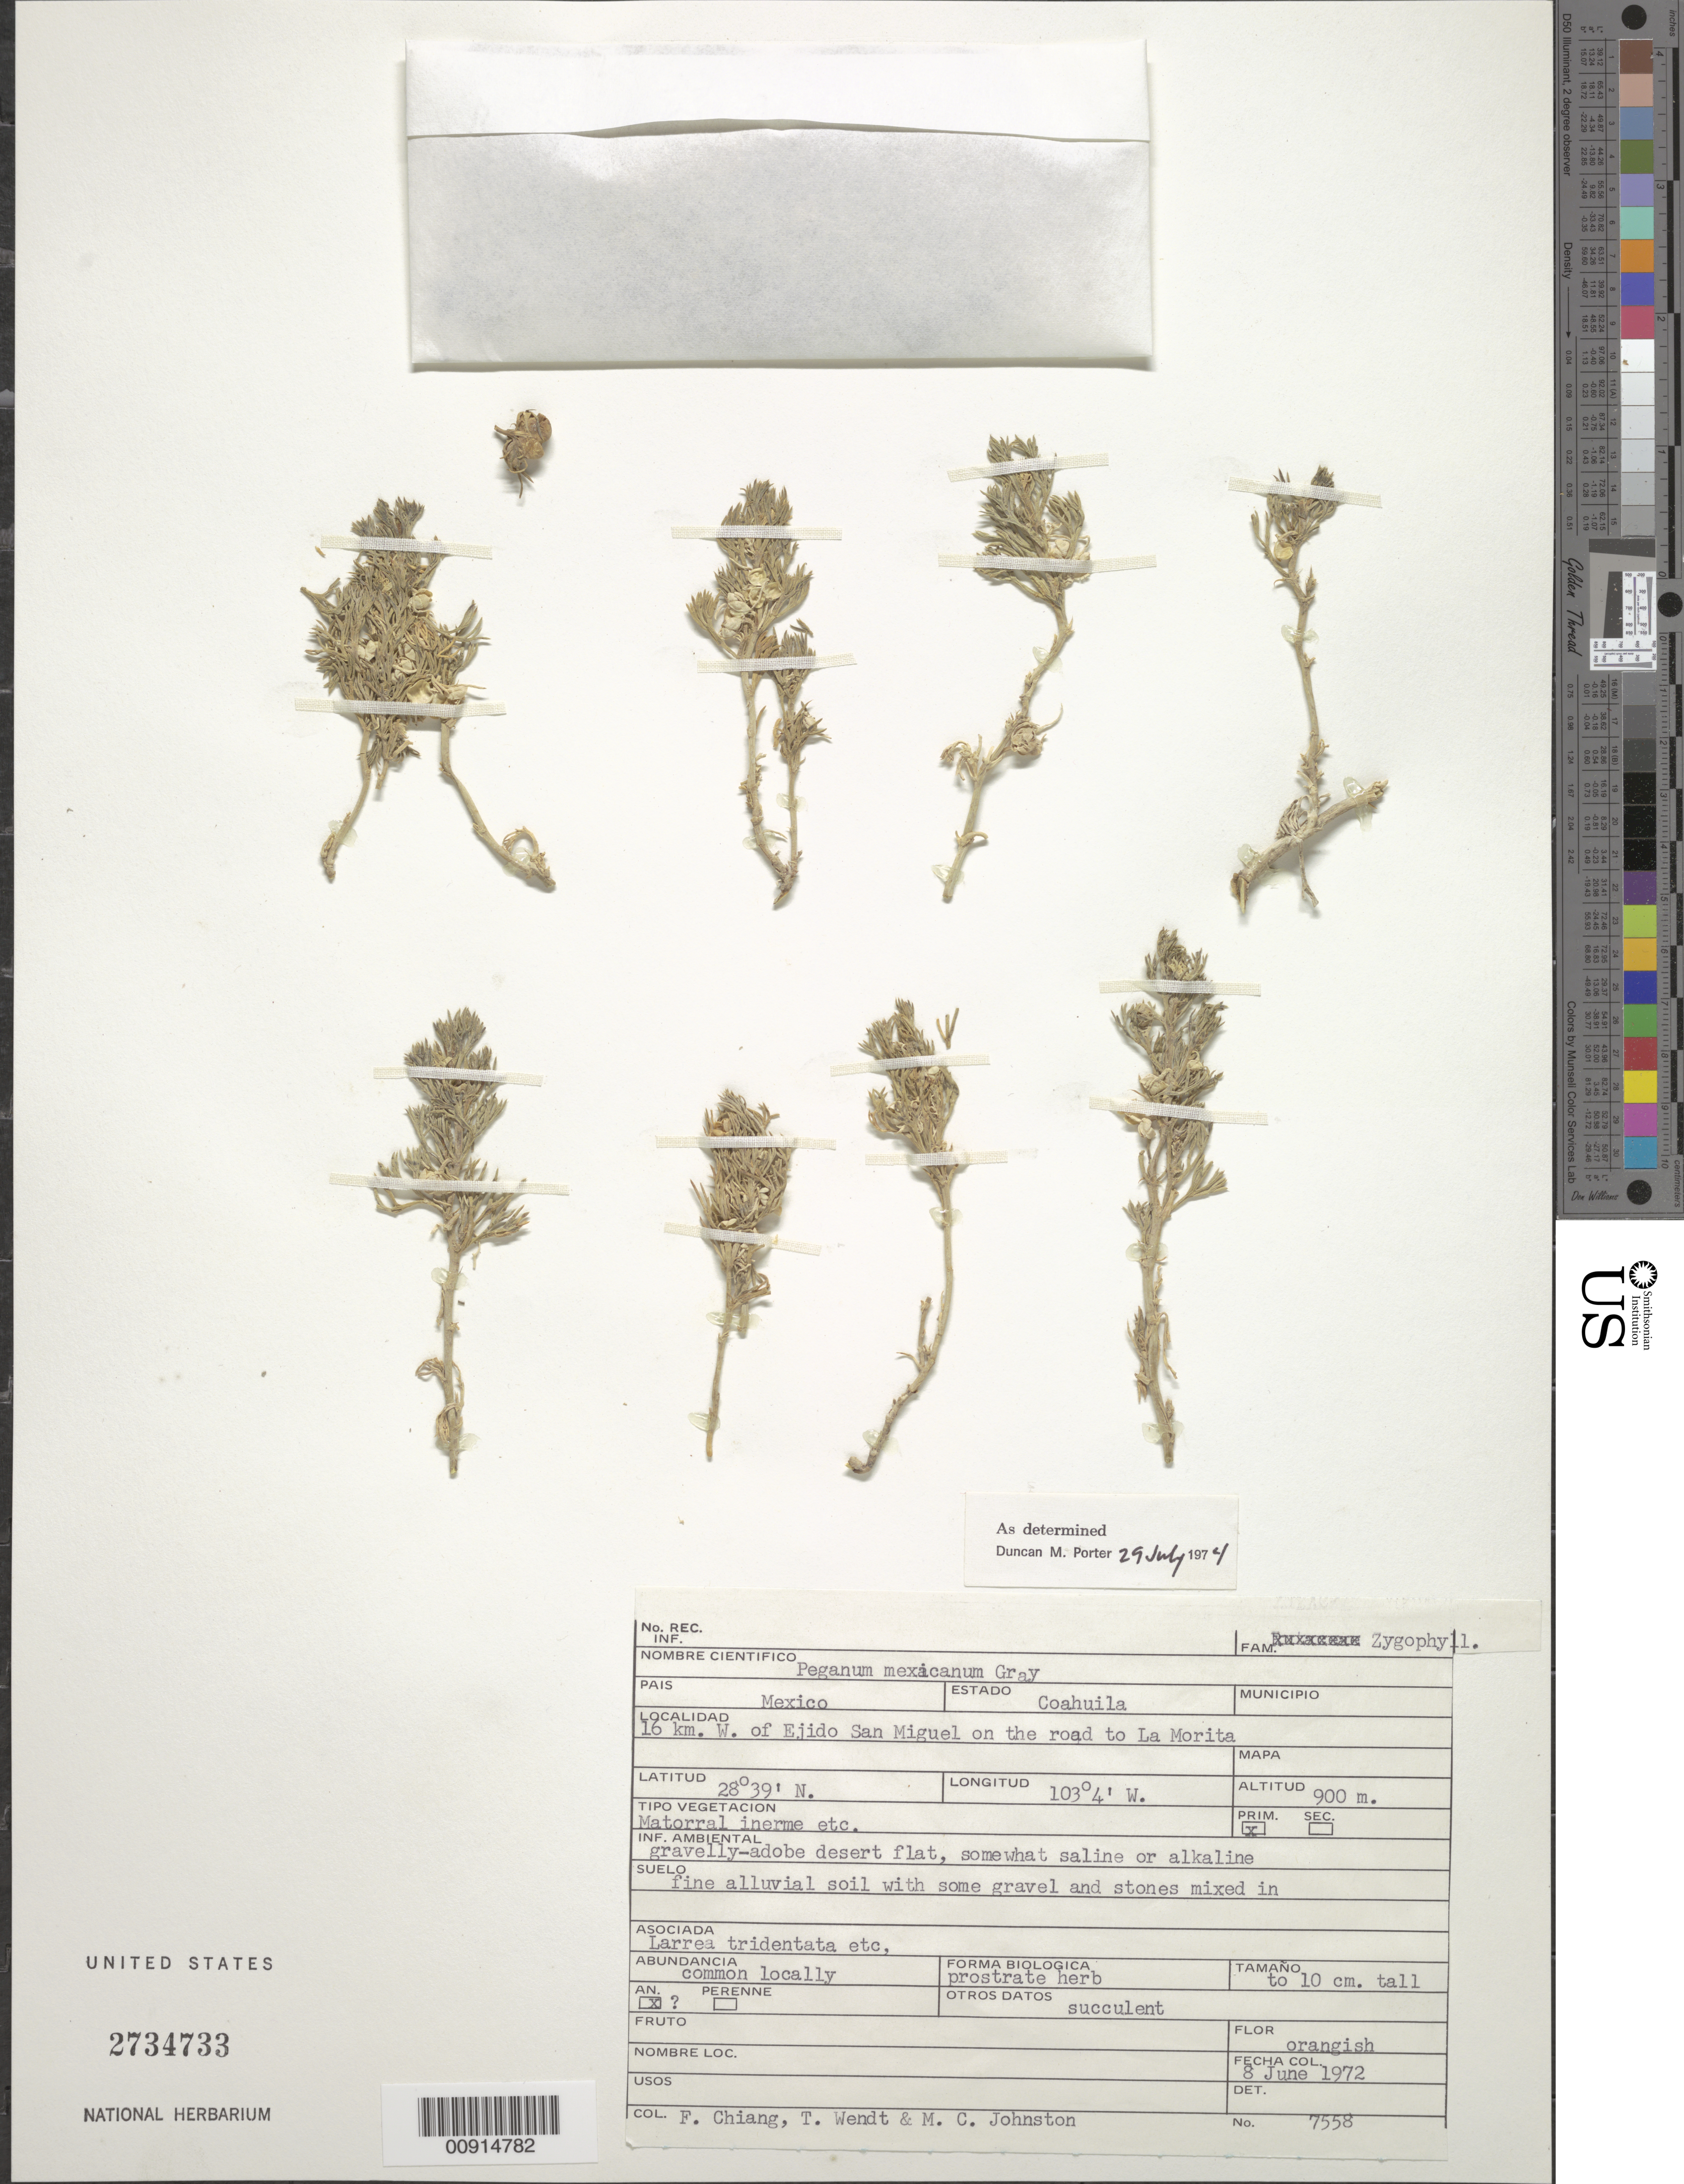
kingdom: Plantae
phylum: Tracheophyta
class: Magnoliopsida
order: Sapindales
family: Tetradiclidaceae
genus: Peganum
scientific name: Peganum mexicanum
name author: A. Gray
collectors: F. Chiang, T. L. Wendt & M. Johnston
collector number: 7558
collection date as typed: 08 Jun 1972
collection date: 1972-06-08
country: Mexico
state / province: Coahuila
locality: Coahuila: 16 km. W of Ejido San Miguel on the road to La Morita.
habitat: Matorral inerme etc.; gravelly-adobe desert flat, somewhat saline or alkaline; fine alluvial soil w/some gravel & stones ..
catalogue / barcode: US 2734733